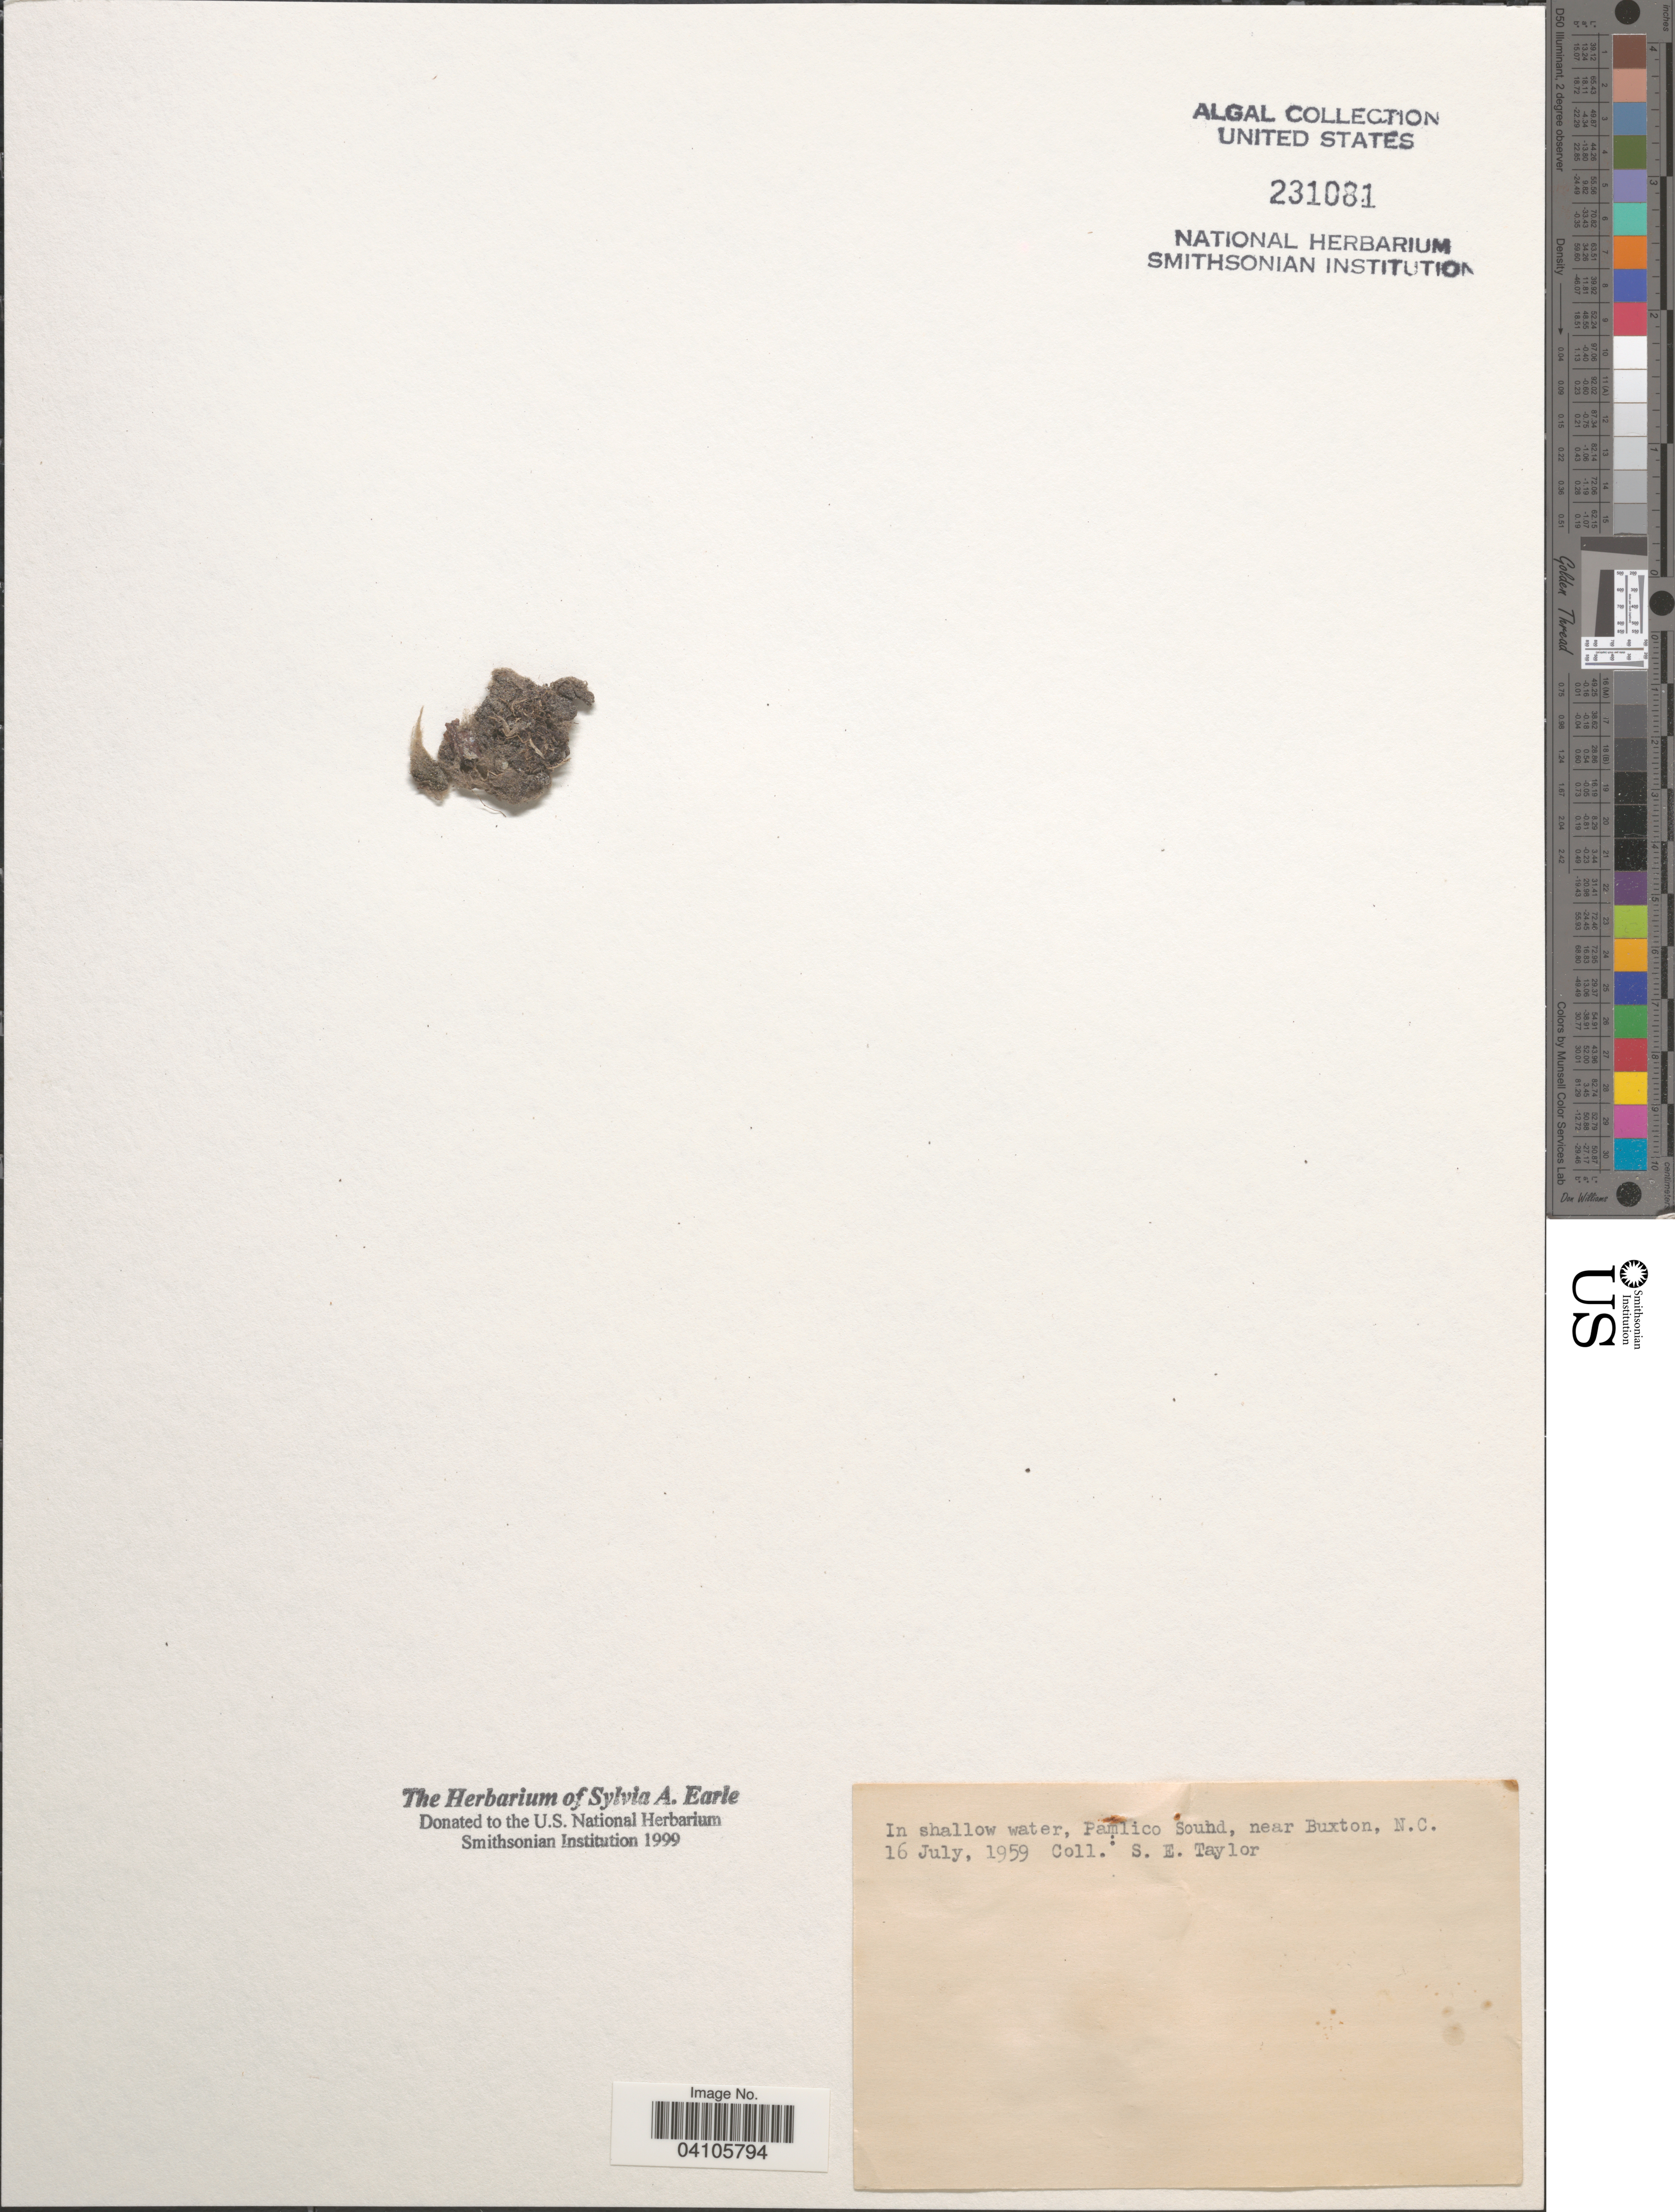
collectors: S. E. Taylor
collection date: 1959-07-16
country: United States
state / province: North Carolina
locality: In shallow water, Pamlico Sound, near Buxton.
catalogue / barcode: US 231081